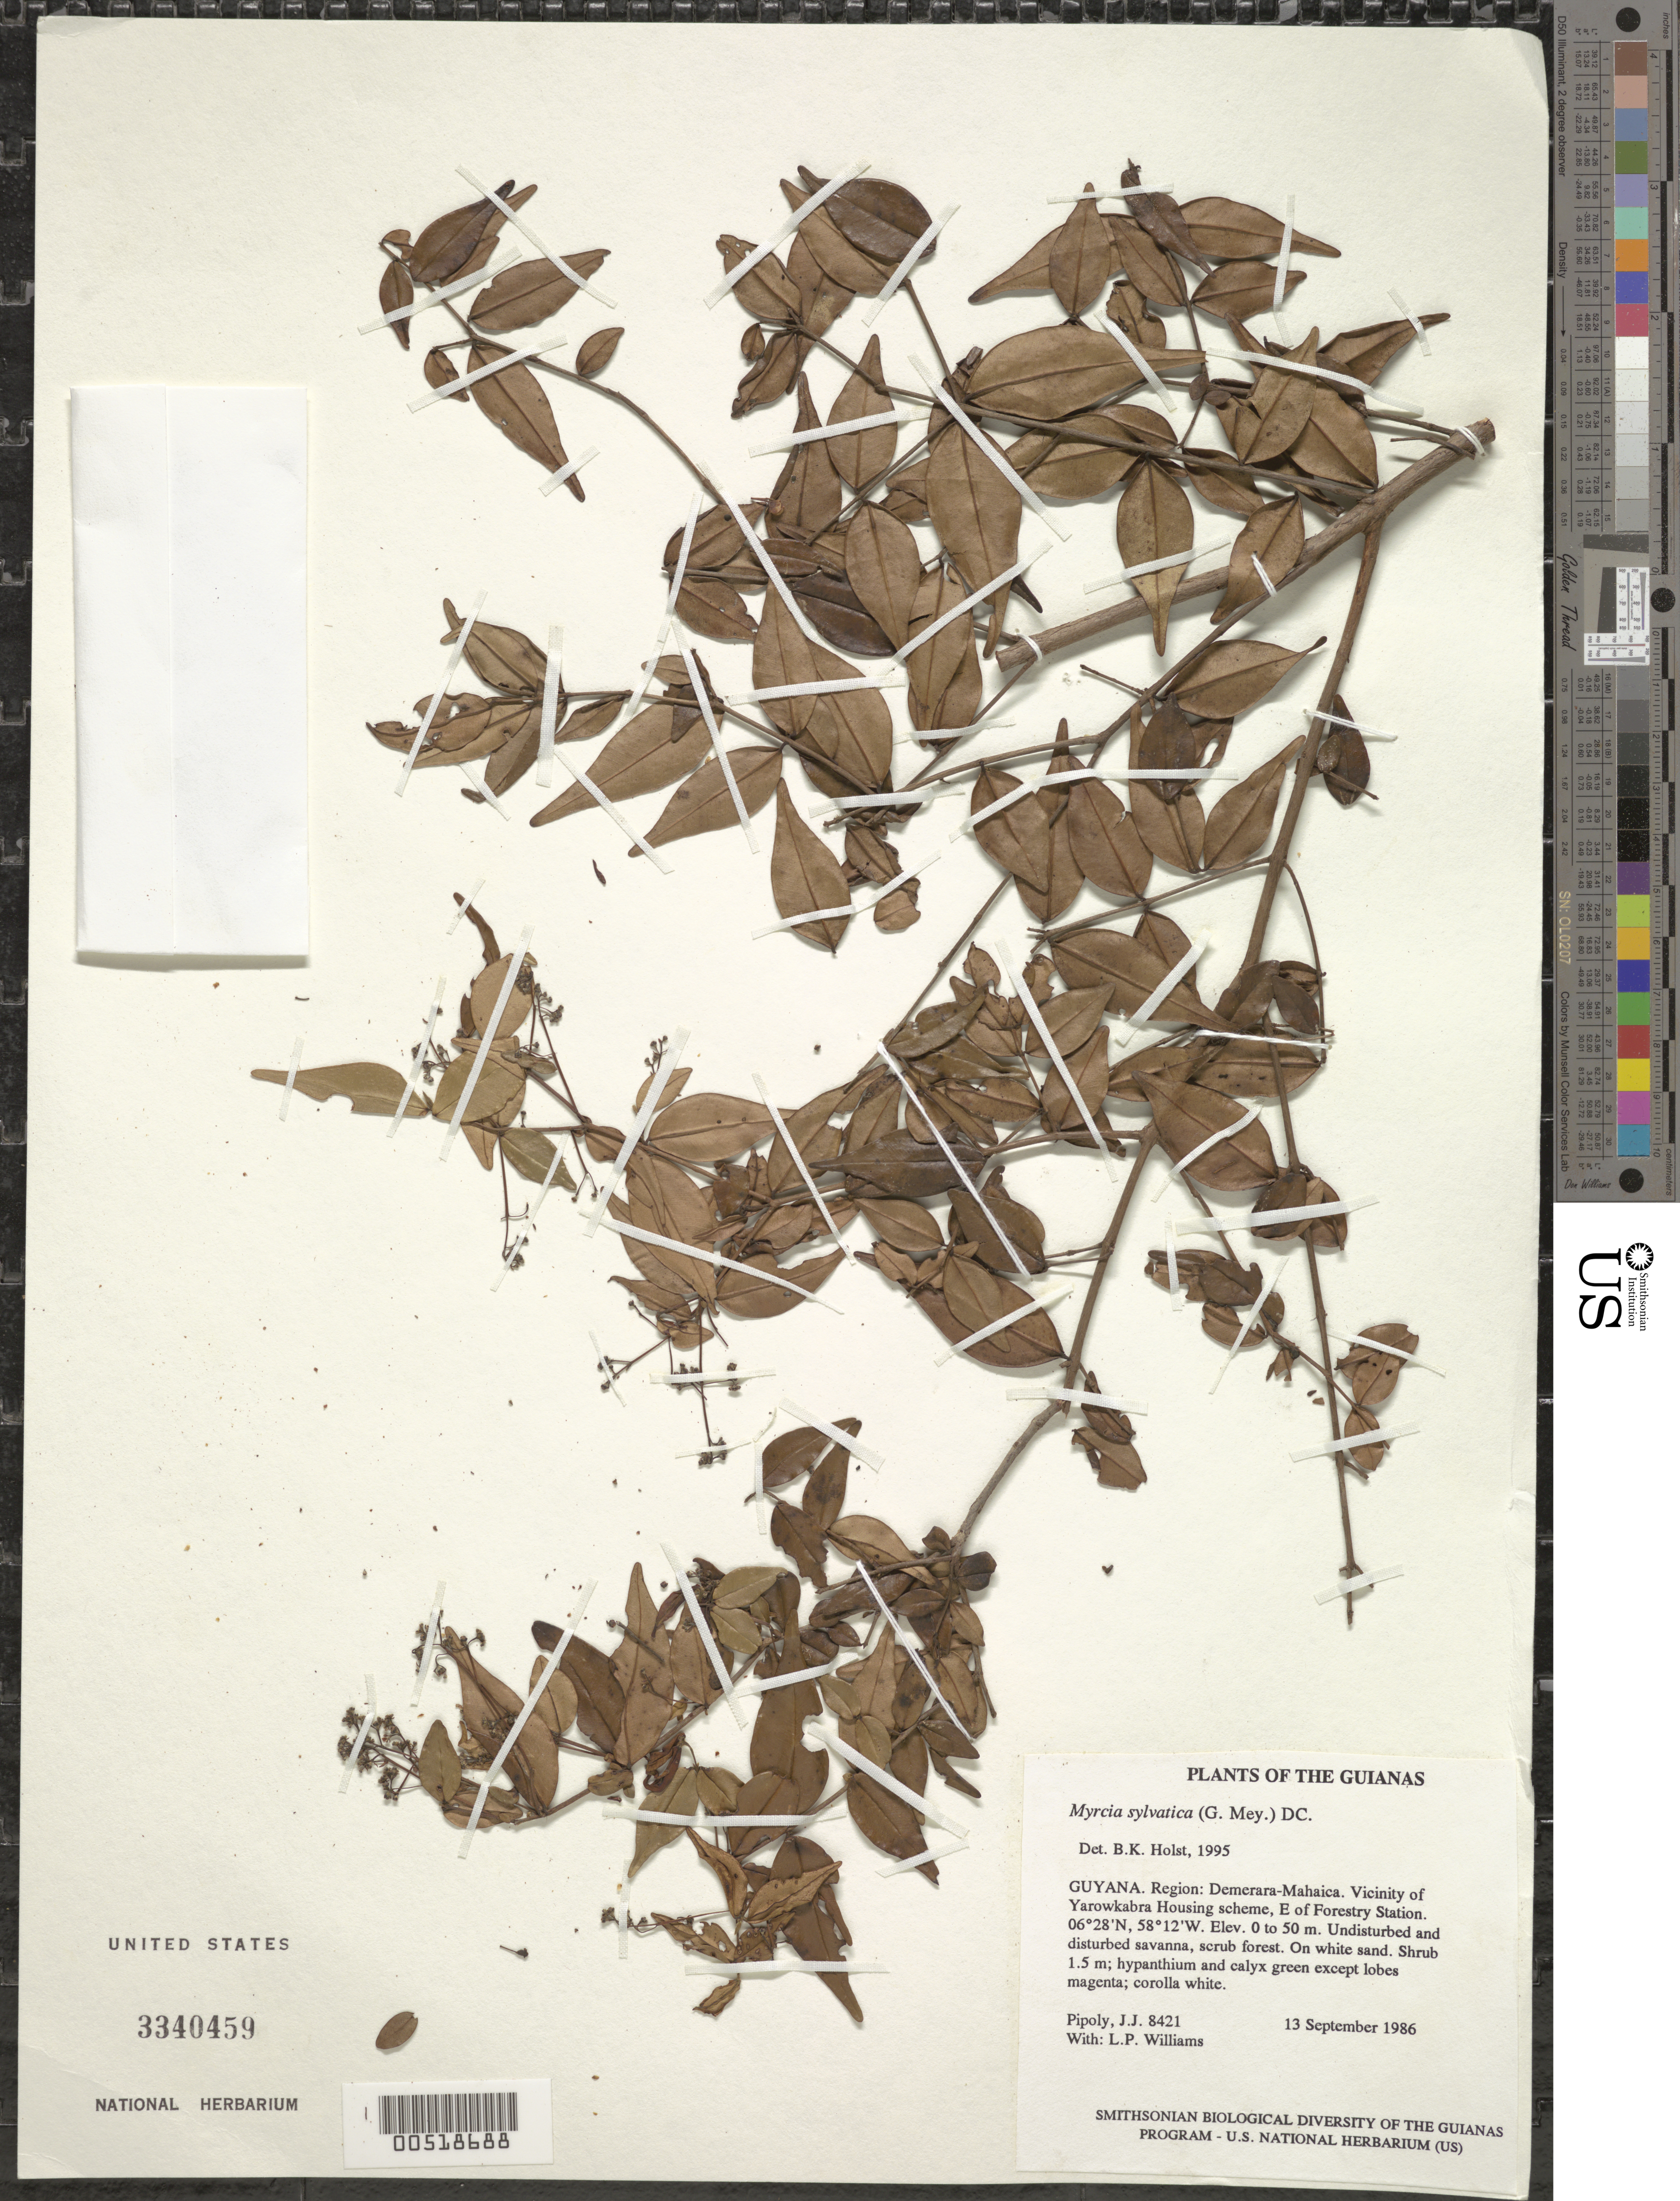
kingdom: Plantae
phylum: Tracheophyta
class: Magnoliopsida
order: Myrtales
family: Myrtaceae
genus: Myrcia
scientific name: Myrcia sylvatica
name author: (G. Mey.) DC.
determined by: Holst, Bruce K.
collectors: J. J. Pipoly & L. P. Williams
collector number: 8421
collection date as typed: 13 September 1986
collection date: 1986-09-13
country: Guyana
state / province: Demerara-Mahaica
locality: Vicinity of Yarowkabra Housing scheme, E of Forestry Station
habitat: Undisturbed and disturbed savanna, scrub forest. On white sand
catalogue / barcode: US 3340459